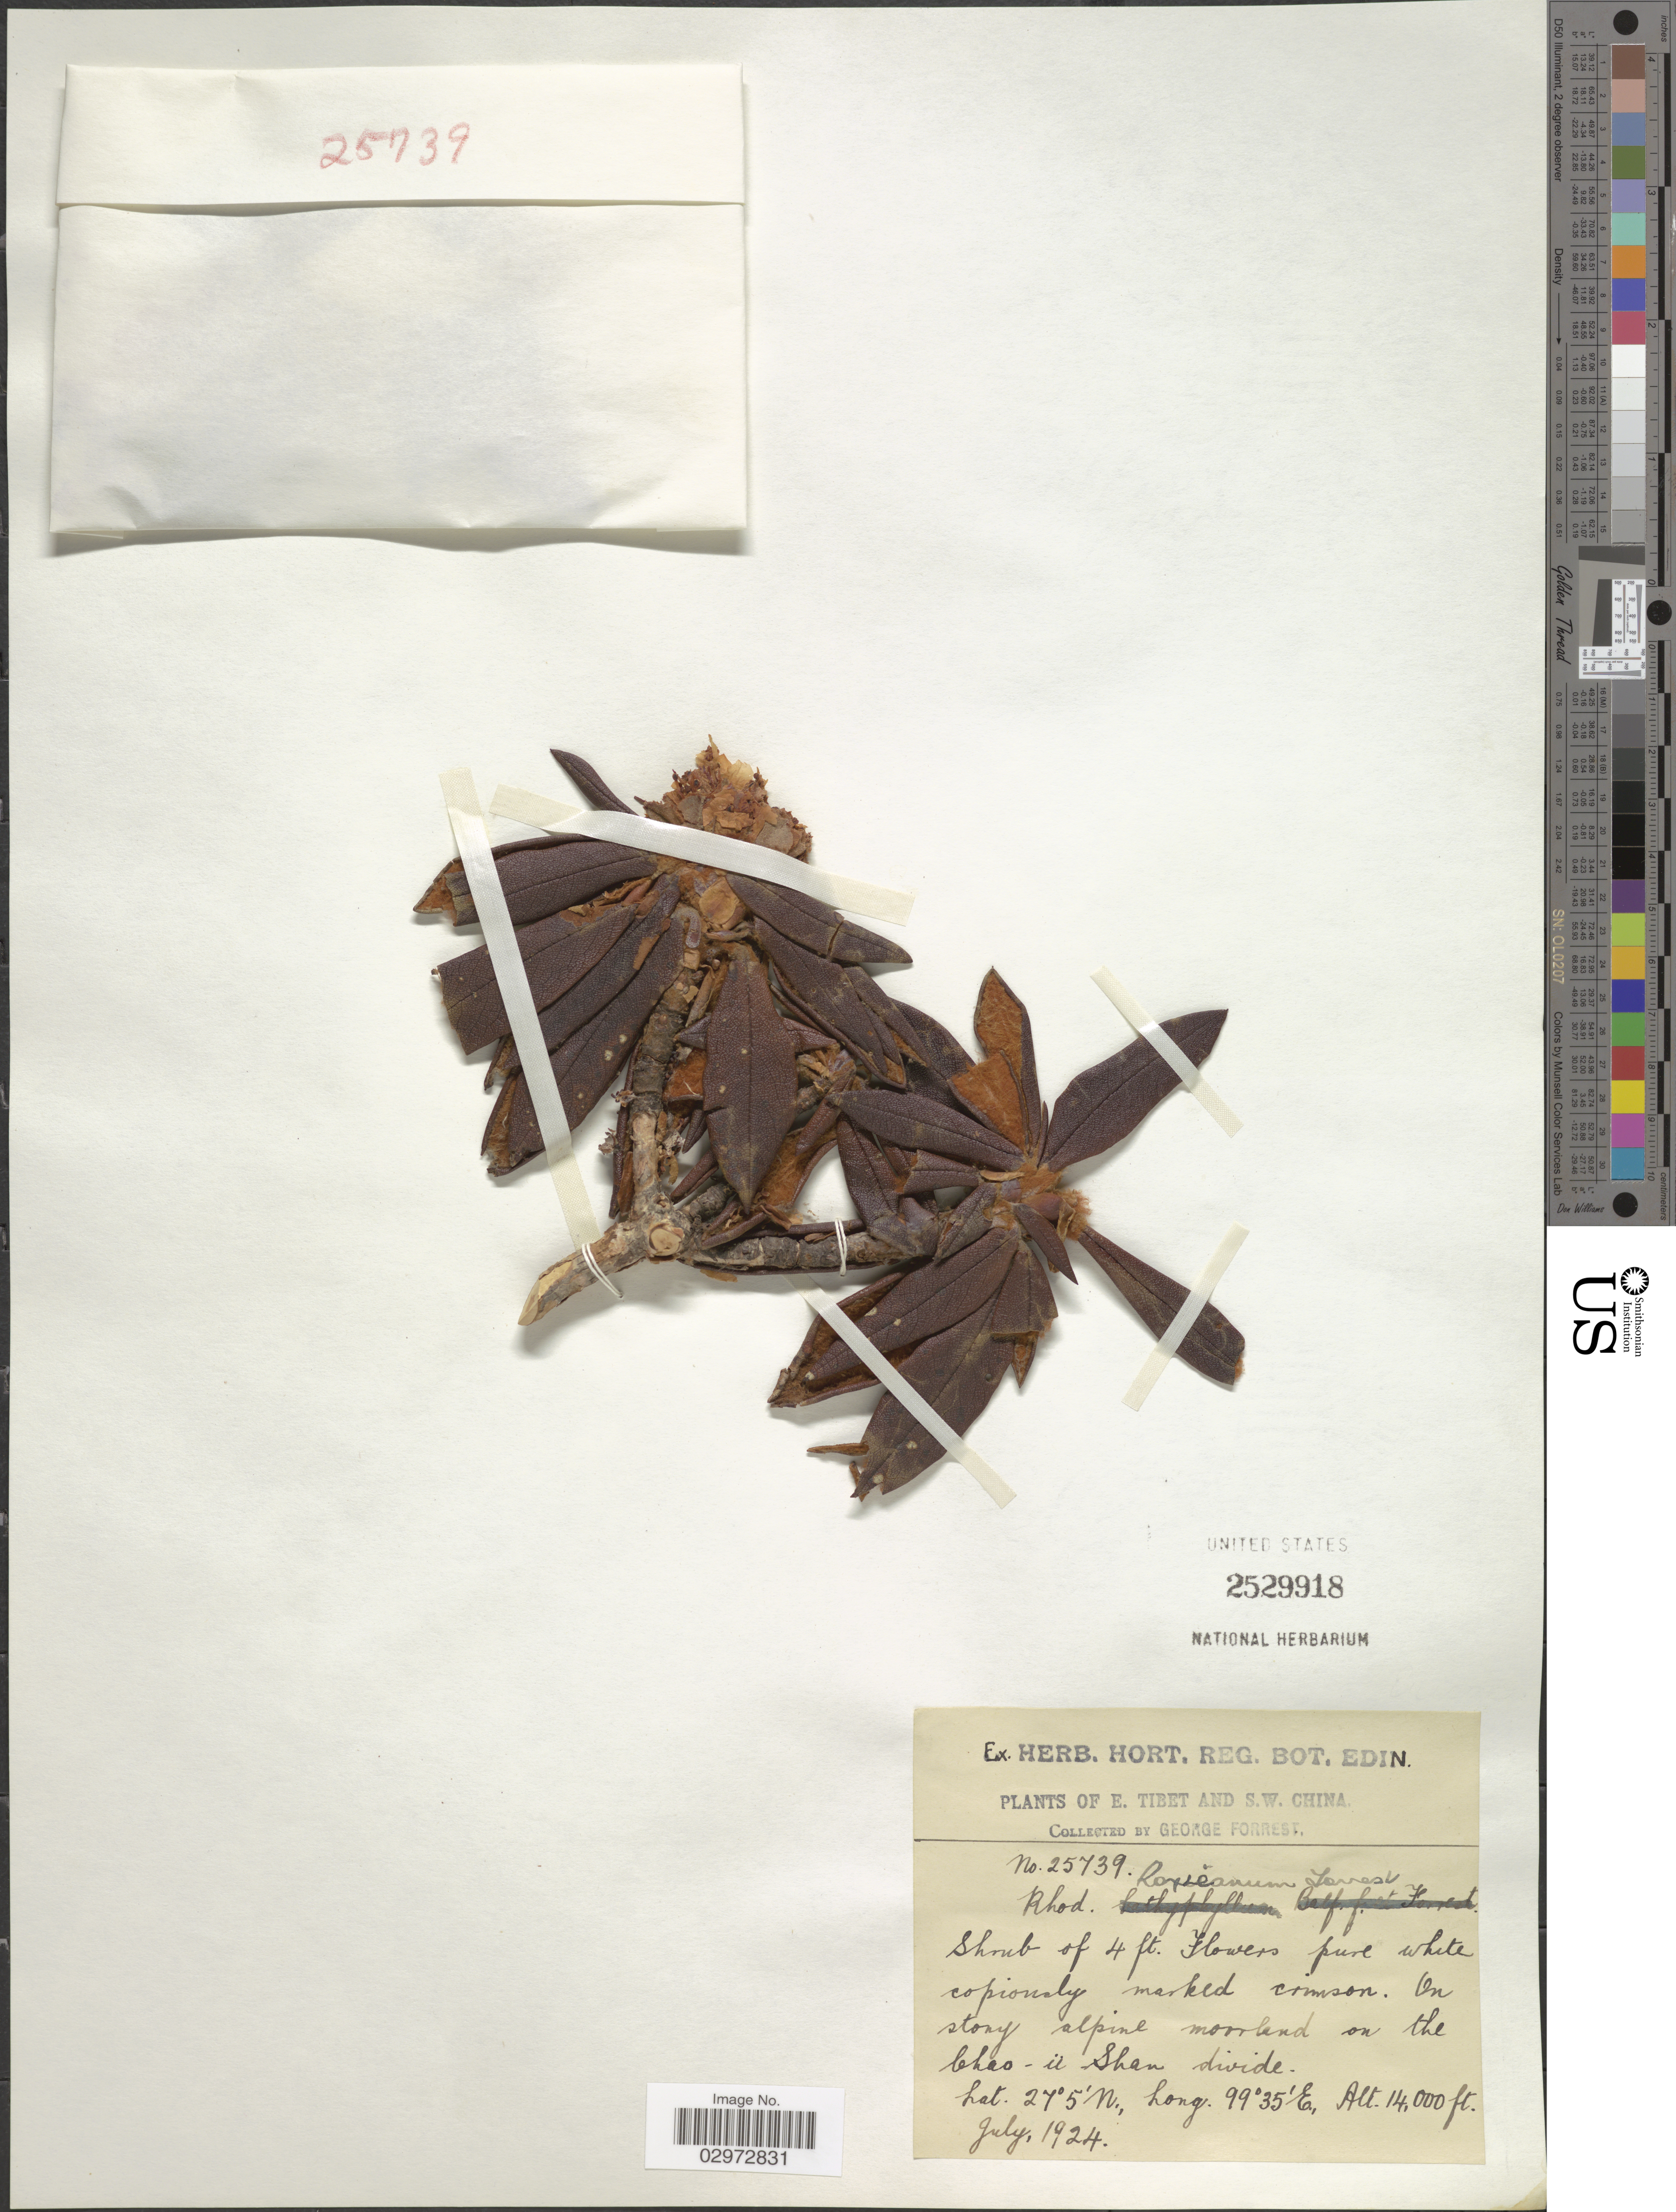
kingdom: Plantae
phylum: Tracheophyta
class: Magnoliopsida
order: Ericales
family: Ericaceae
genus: Rhododendron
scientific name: Rhododendron roxieanum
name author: Forrest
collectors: G. Forrest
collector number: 25739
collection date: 1924-07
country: China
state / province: Xizang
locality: E. Tibet and S.W. China. On stony alpine moorland on the Chao-ii Shan divide.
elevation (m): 4267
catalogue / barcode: US 2529918